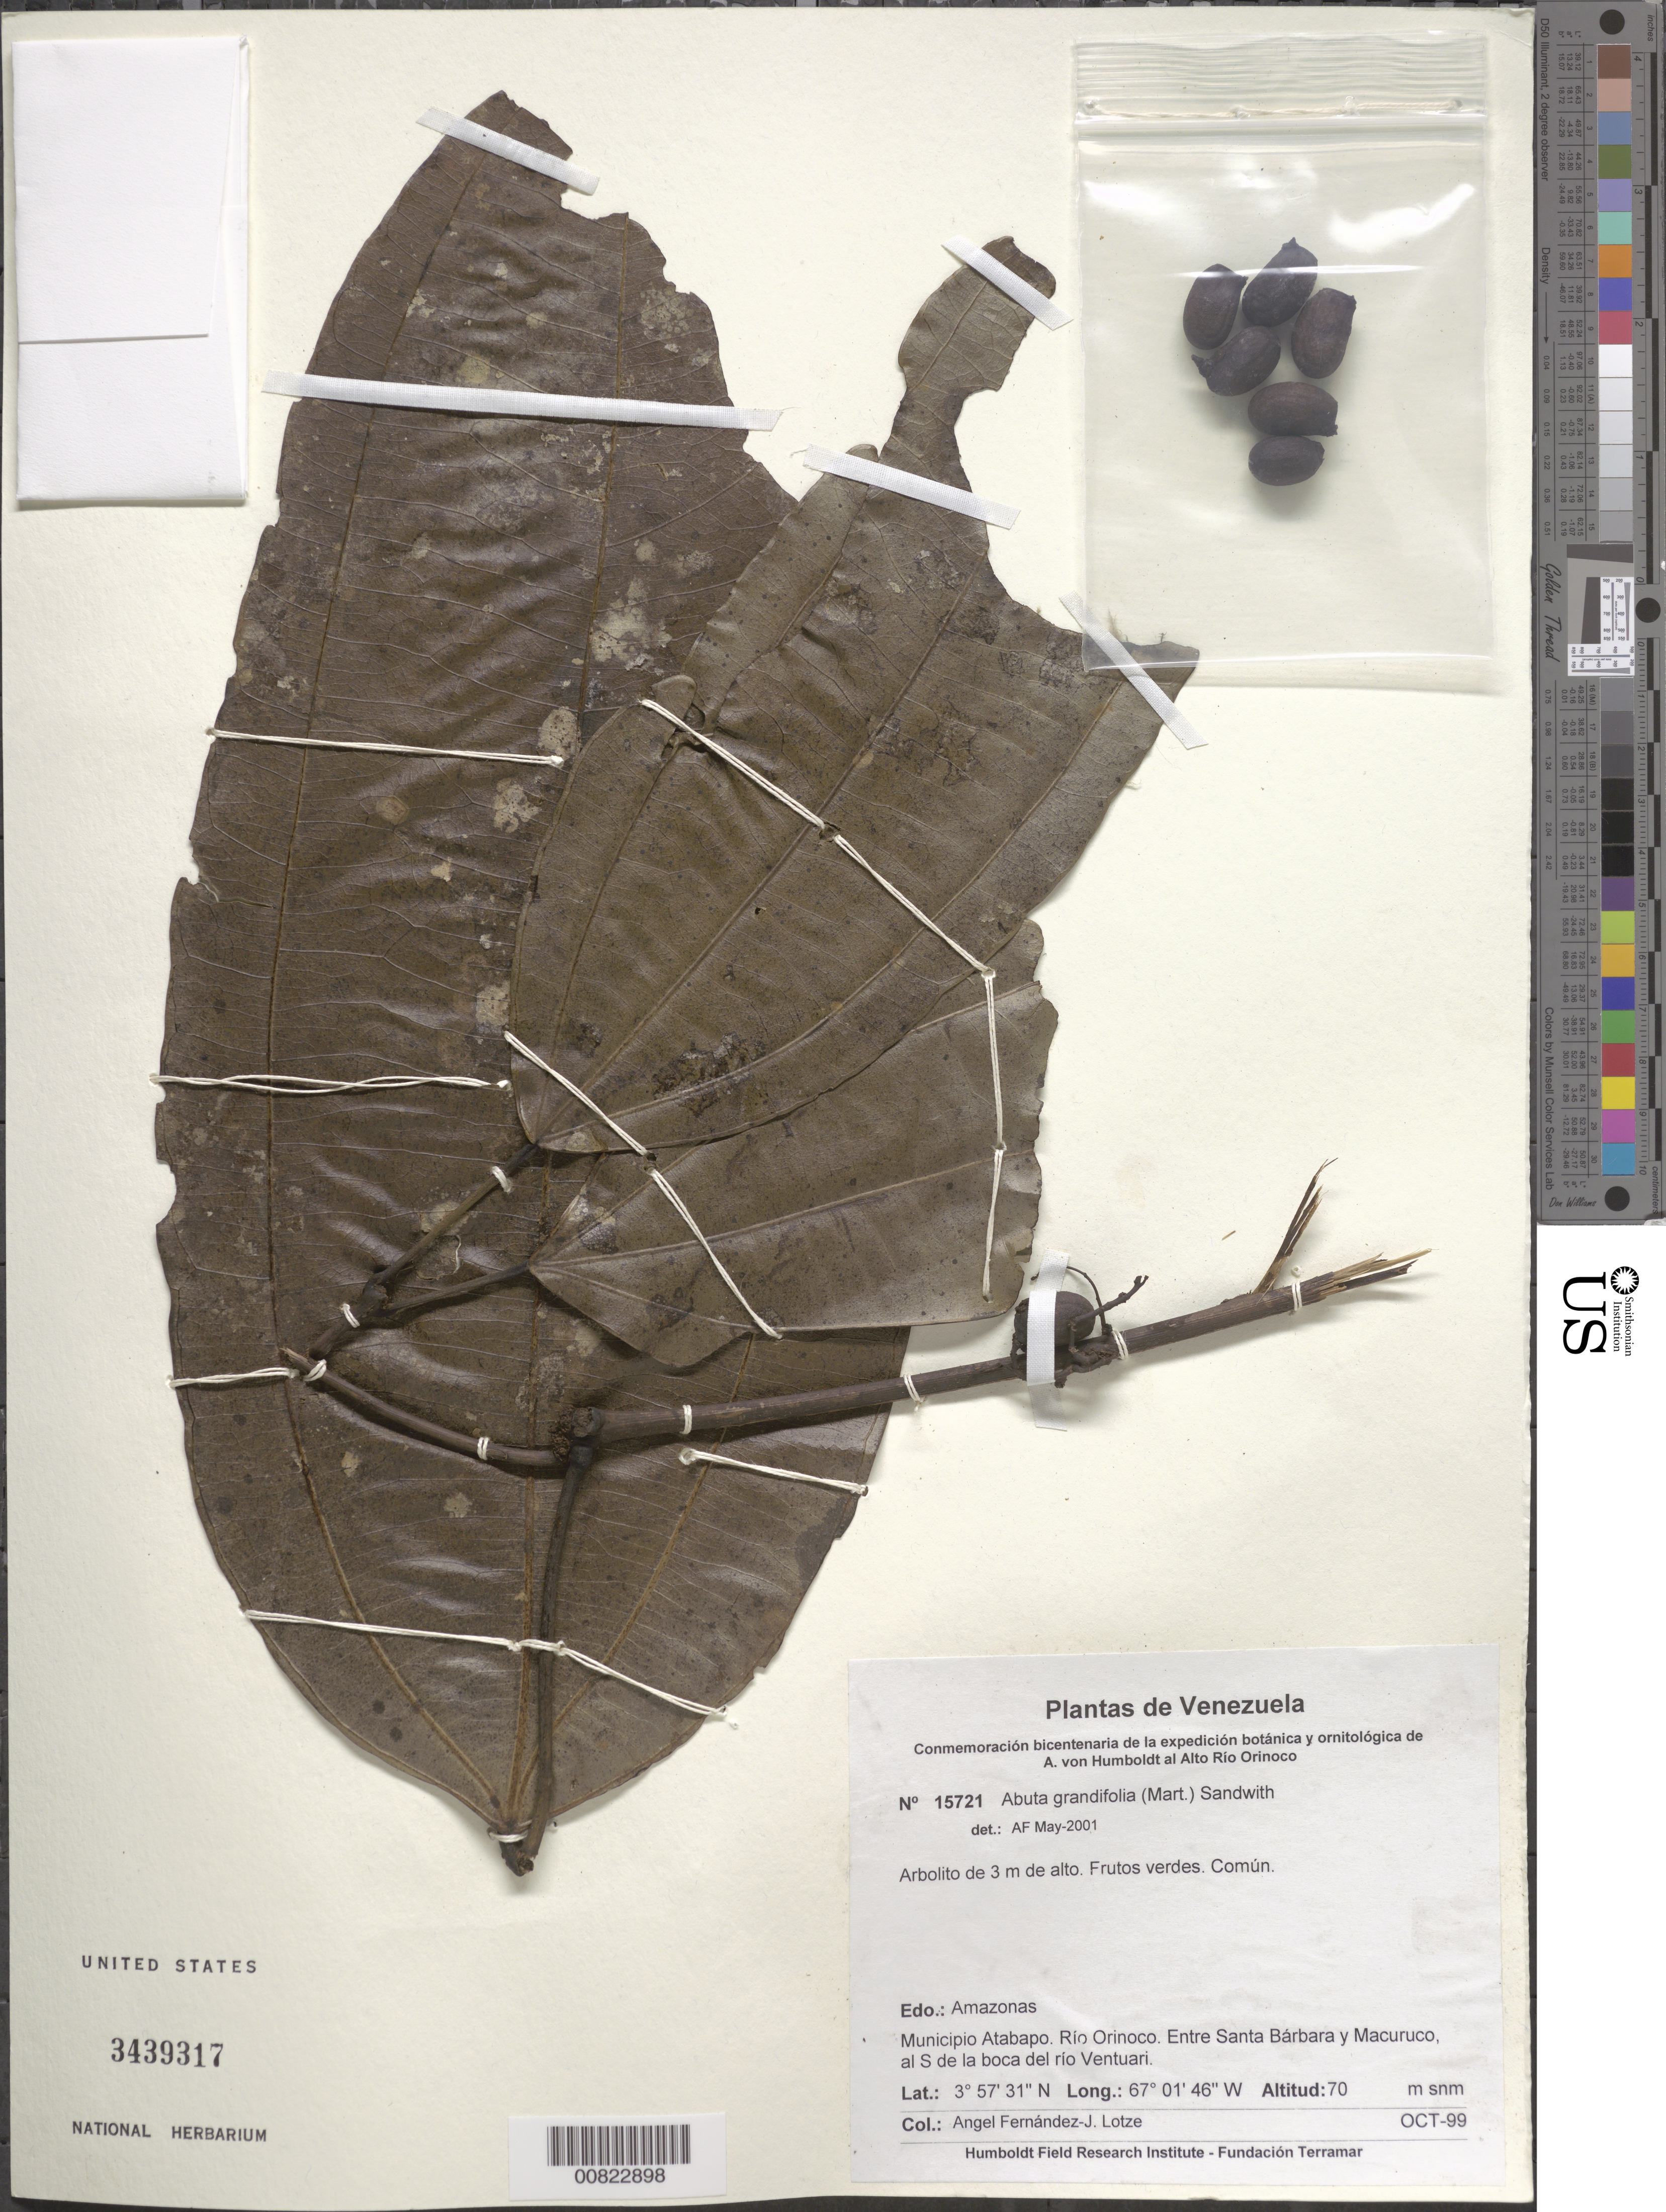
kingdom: Plantae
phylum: Tracheophyta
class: Magnoliopsida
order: Ranunculales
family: Menispermaceae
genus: Abuta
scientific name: Abuta grandifolia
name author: (Mart.) Sandwith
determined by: Fernández, A.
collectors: A. Fernández & J. Lotze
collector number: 15721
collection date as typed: Oct-99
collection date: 1999-10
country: Venezuela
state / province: Amazonas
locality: Mun. Atabapo, Río Orinoco, entre Santa Bárbara y Macuruco, al S de la boca del Río Ventuari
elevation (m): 70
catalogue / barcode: US 3439317